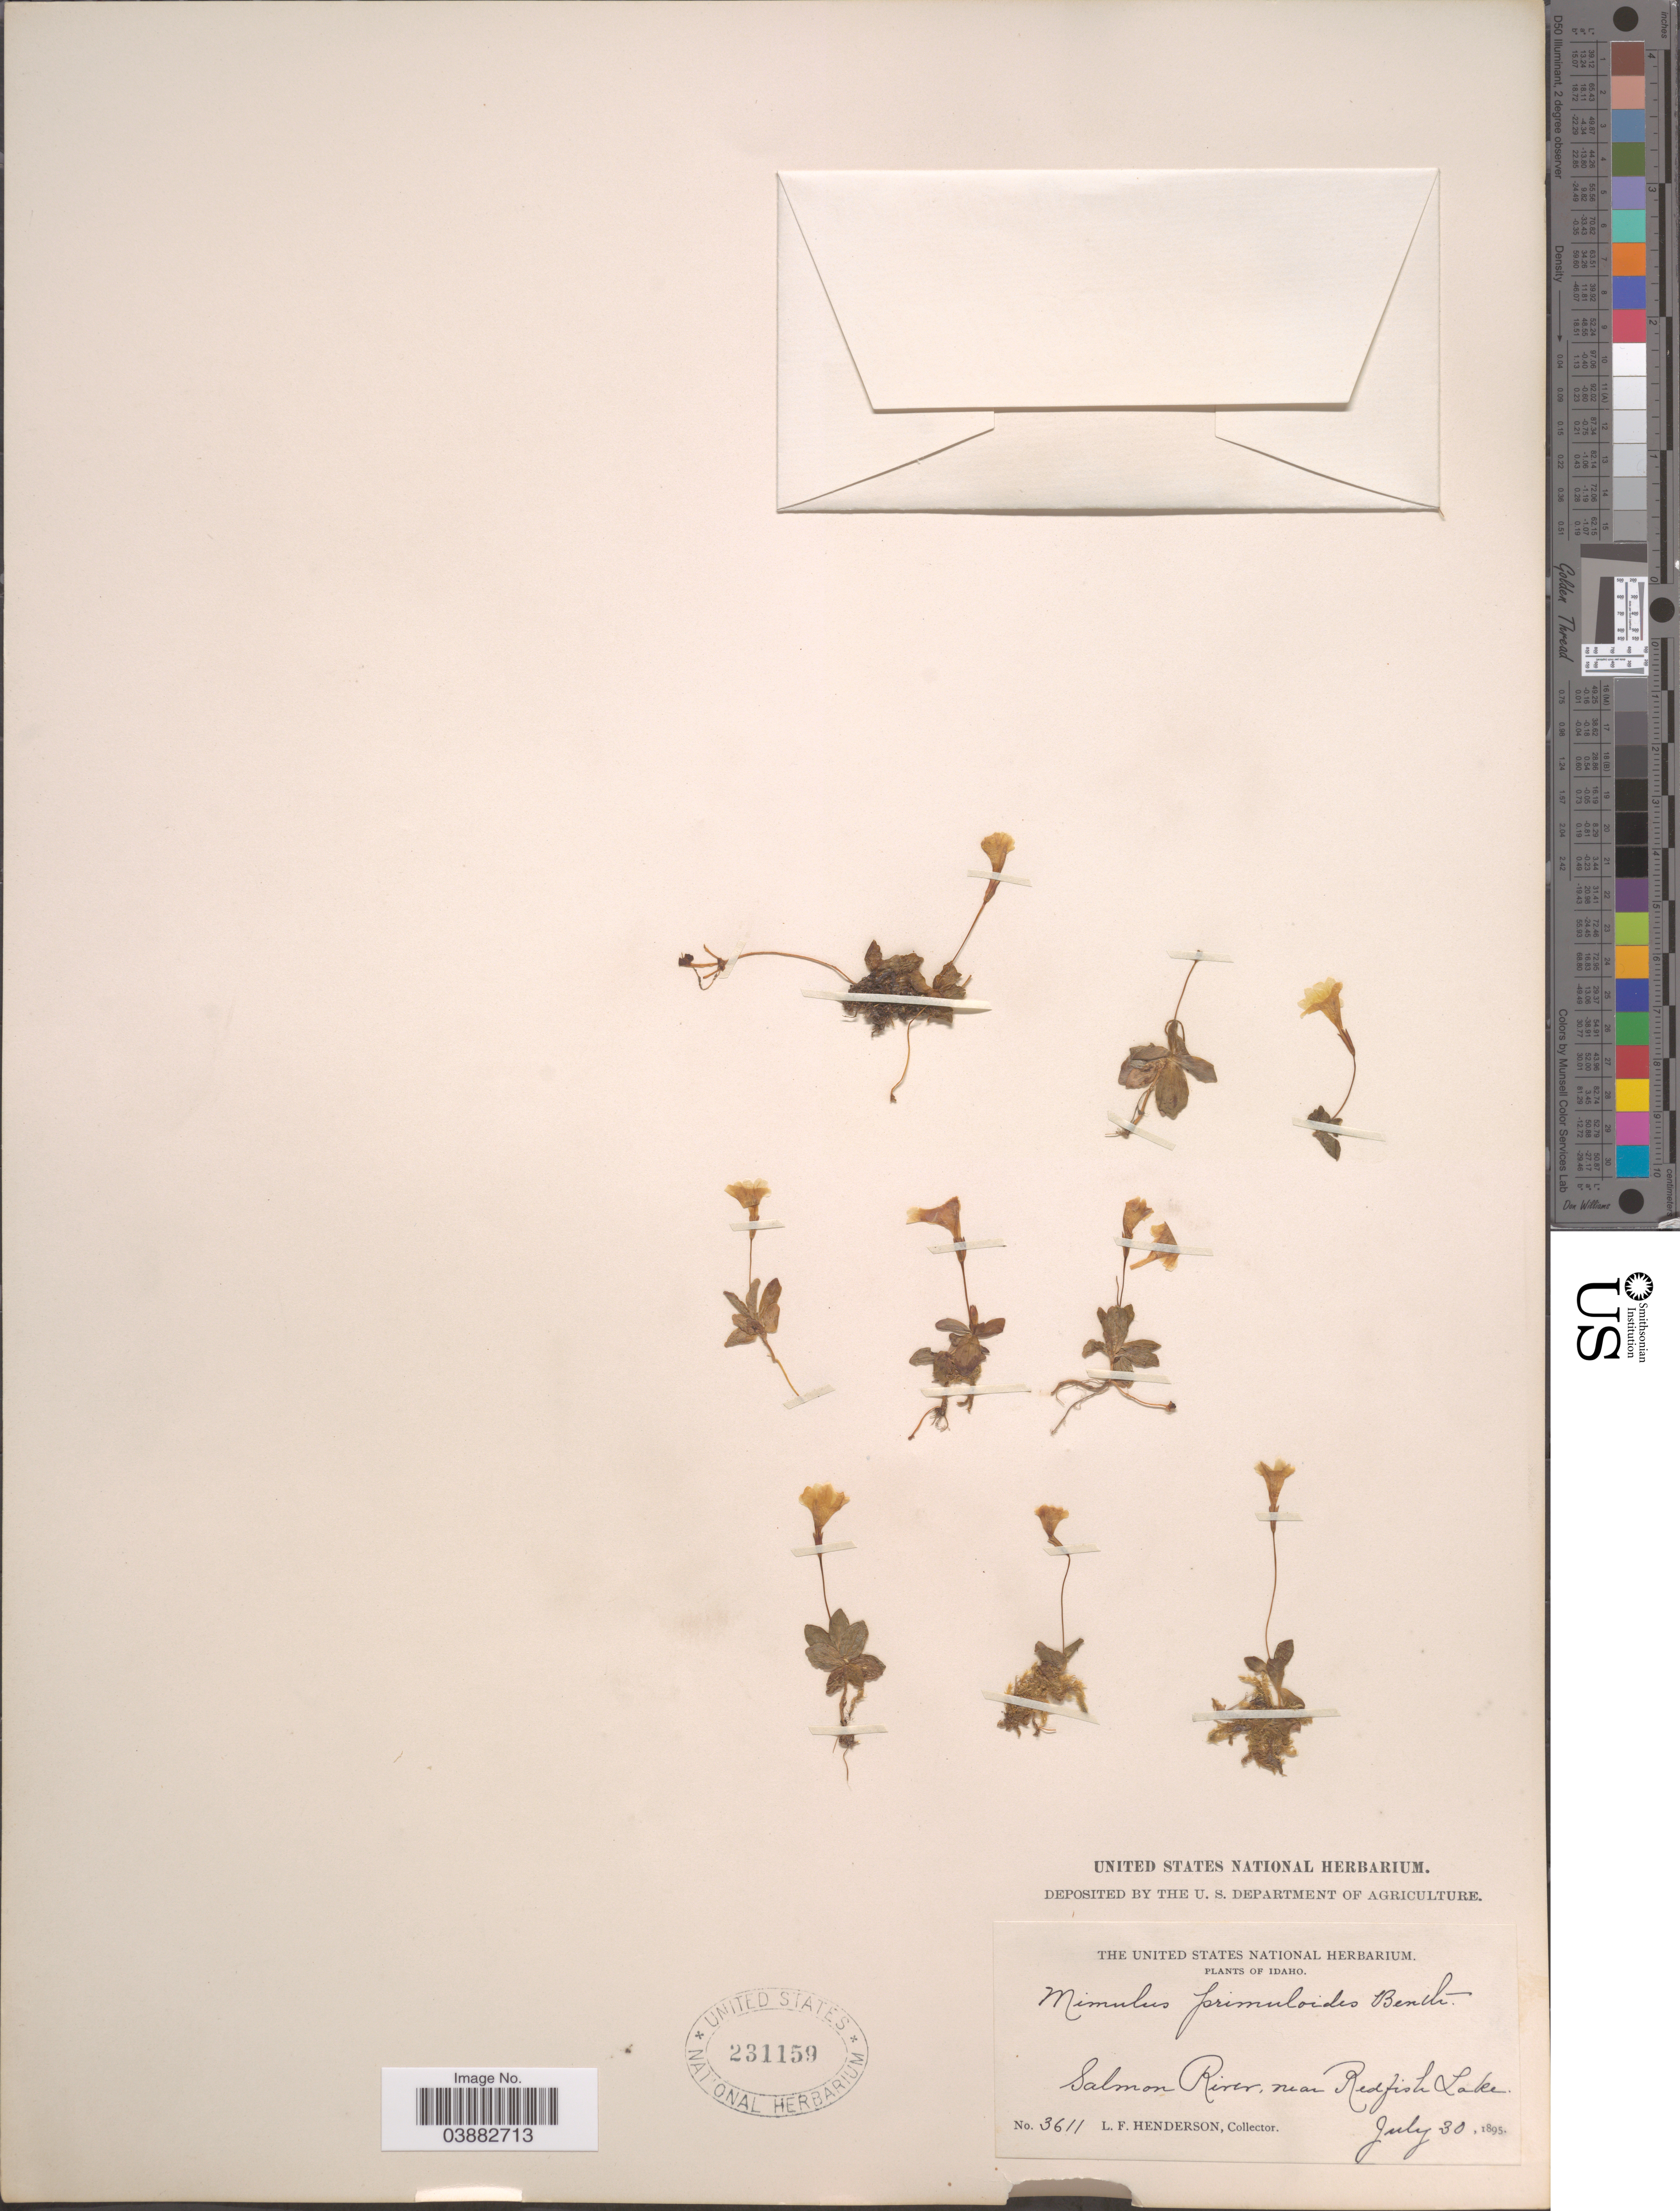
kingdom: Plantae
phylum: Tracheophyta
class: Magnoliopsida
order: Lamiales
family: Phrymaceae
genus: Mimulus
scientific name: Mimulus primuloides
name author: Benth.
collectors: L. Henderson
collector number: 3611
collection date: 1895-07-30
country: United States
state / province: Idaho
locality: Salmon River, near Redfish Lake.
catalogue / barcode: US 231159